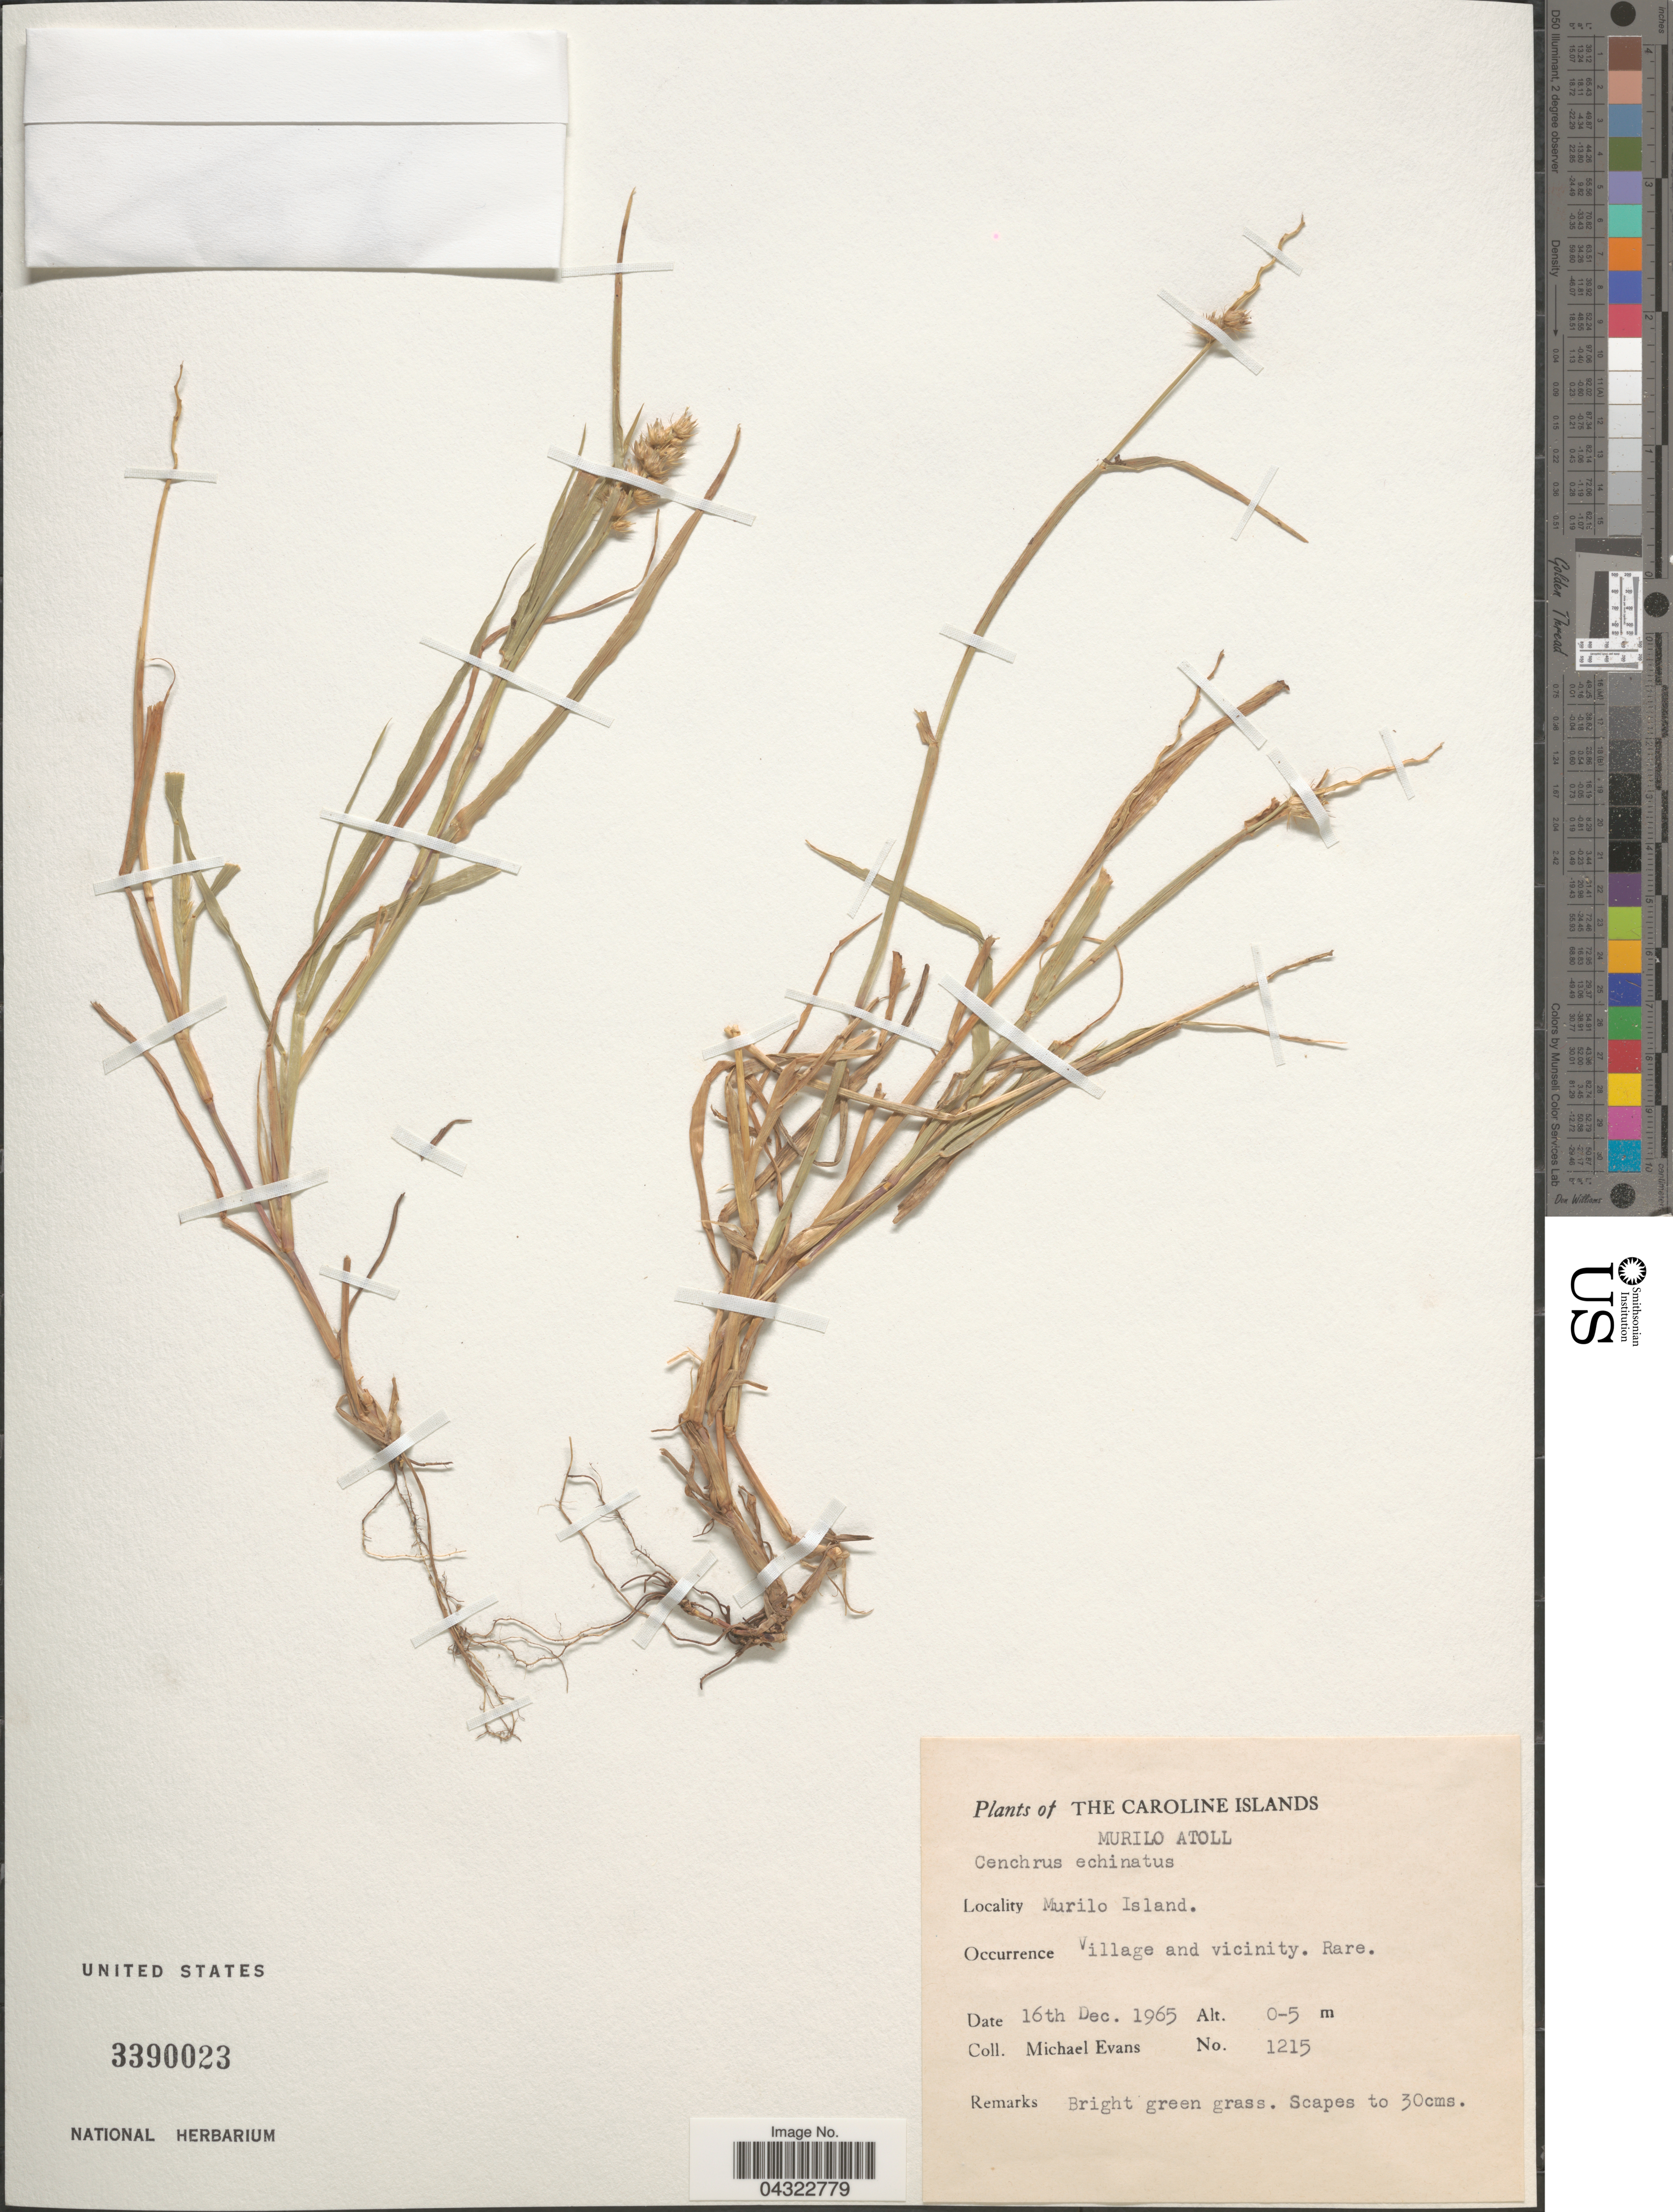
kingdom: Plantae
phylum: Tracheophyta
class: Liliopsida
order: Poales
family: Poaceae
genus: Cenchrus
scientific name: Cenchrus echinatus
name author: L.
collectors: M. Evans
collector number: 1215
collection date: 1965-12-16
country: Micronesia, Federated States of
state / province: Truk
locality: The Caroline Islands. Murilo Atoll. Murilo Island.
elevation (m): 0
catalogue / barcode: US 3390023